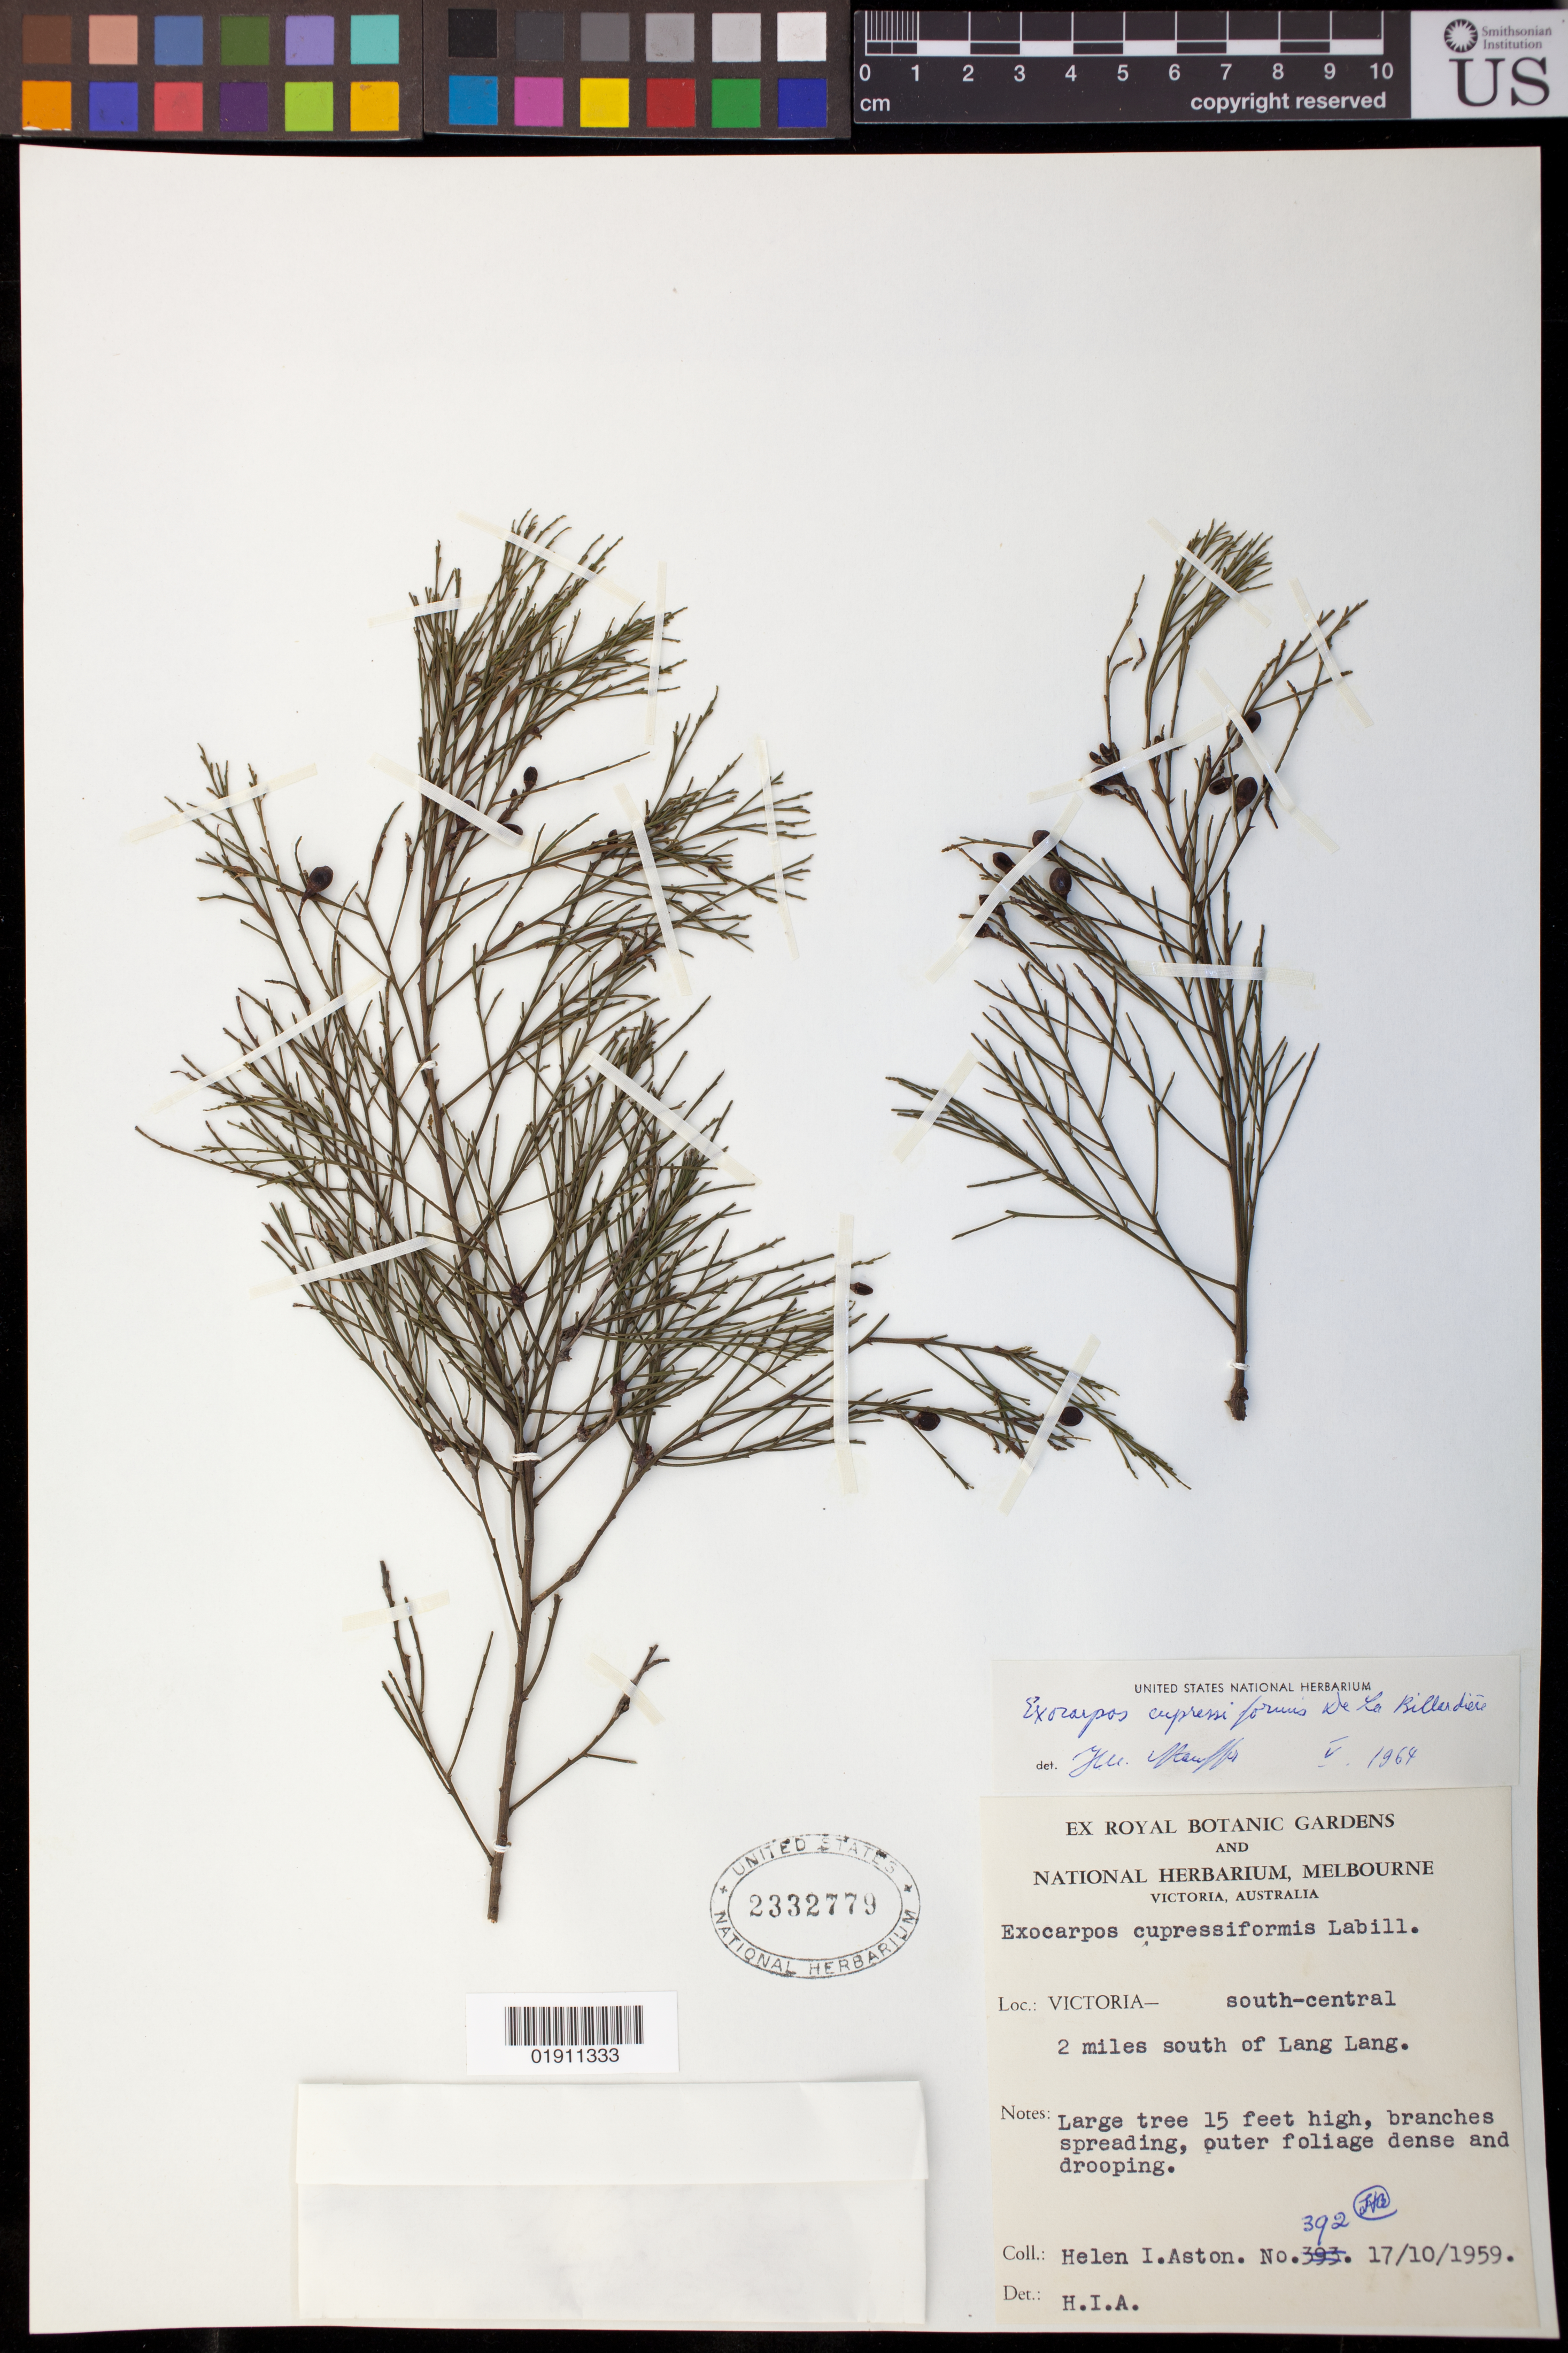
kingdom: Plantae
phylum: Tracheophyta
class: Magnoliopsida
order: Santalales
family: Santalaceae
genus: Exocarpos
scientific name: Exocarpos cupressiformis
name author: Labill.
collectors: H. I. Aston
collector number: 392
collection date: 1959-10-17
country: Australia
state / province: Victoria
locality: Victoria - south-central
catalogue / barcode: US 2332779